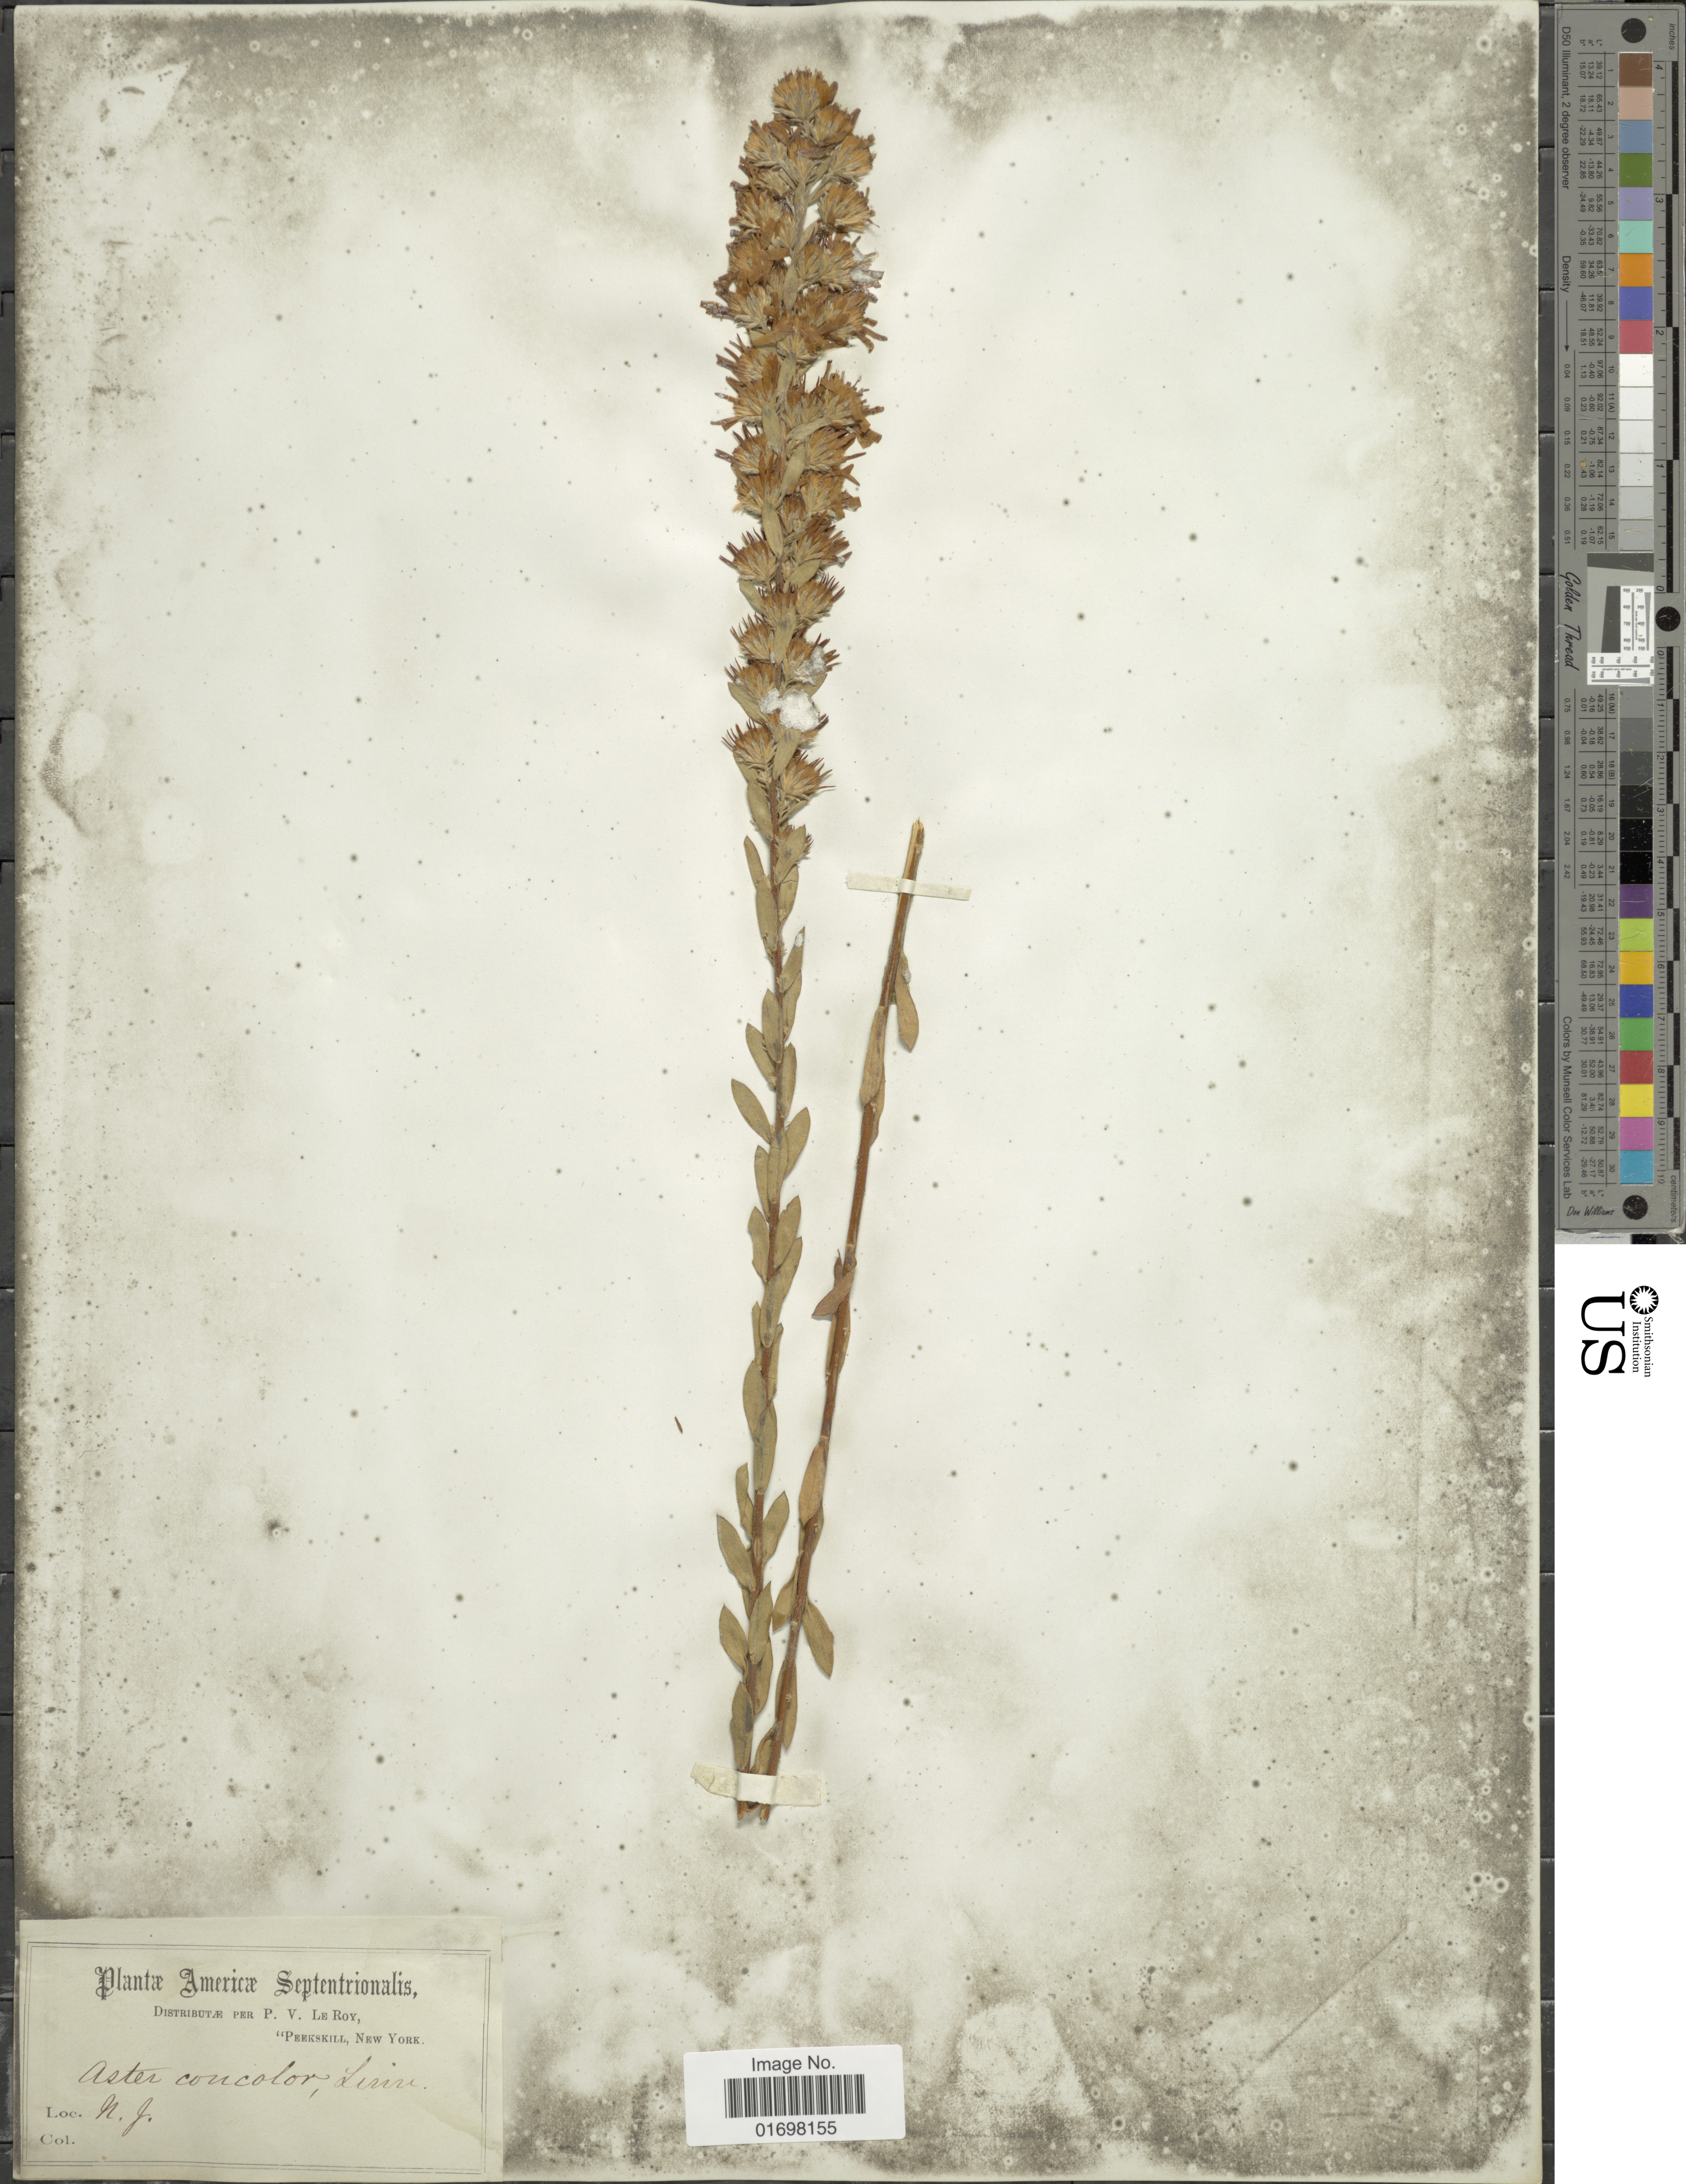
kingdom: Plantae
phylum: Tracheophyta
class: Magnoliopsida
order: Asterales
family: Asteraceae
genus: Symphyotrichum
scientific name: Symphyotrichum concolor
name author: (L.) G.L. Nesom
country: United States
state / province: New Jersey